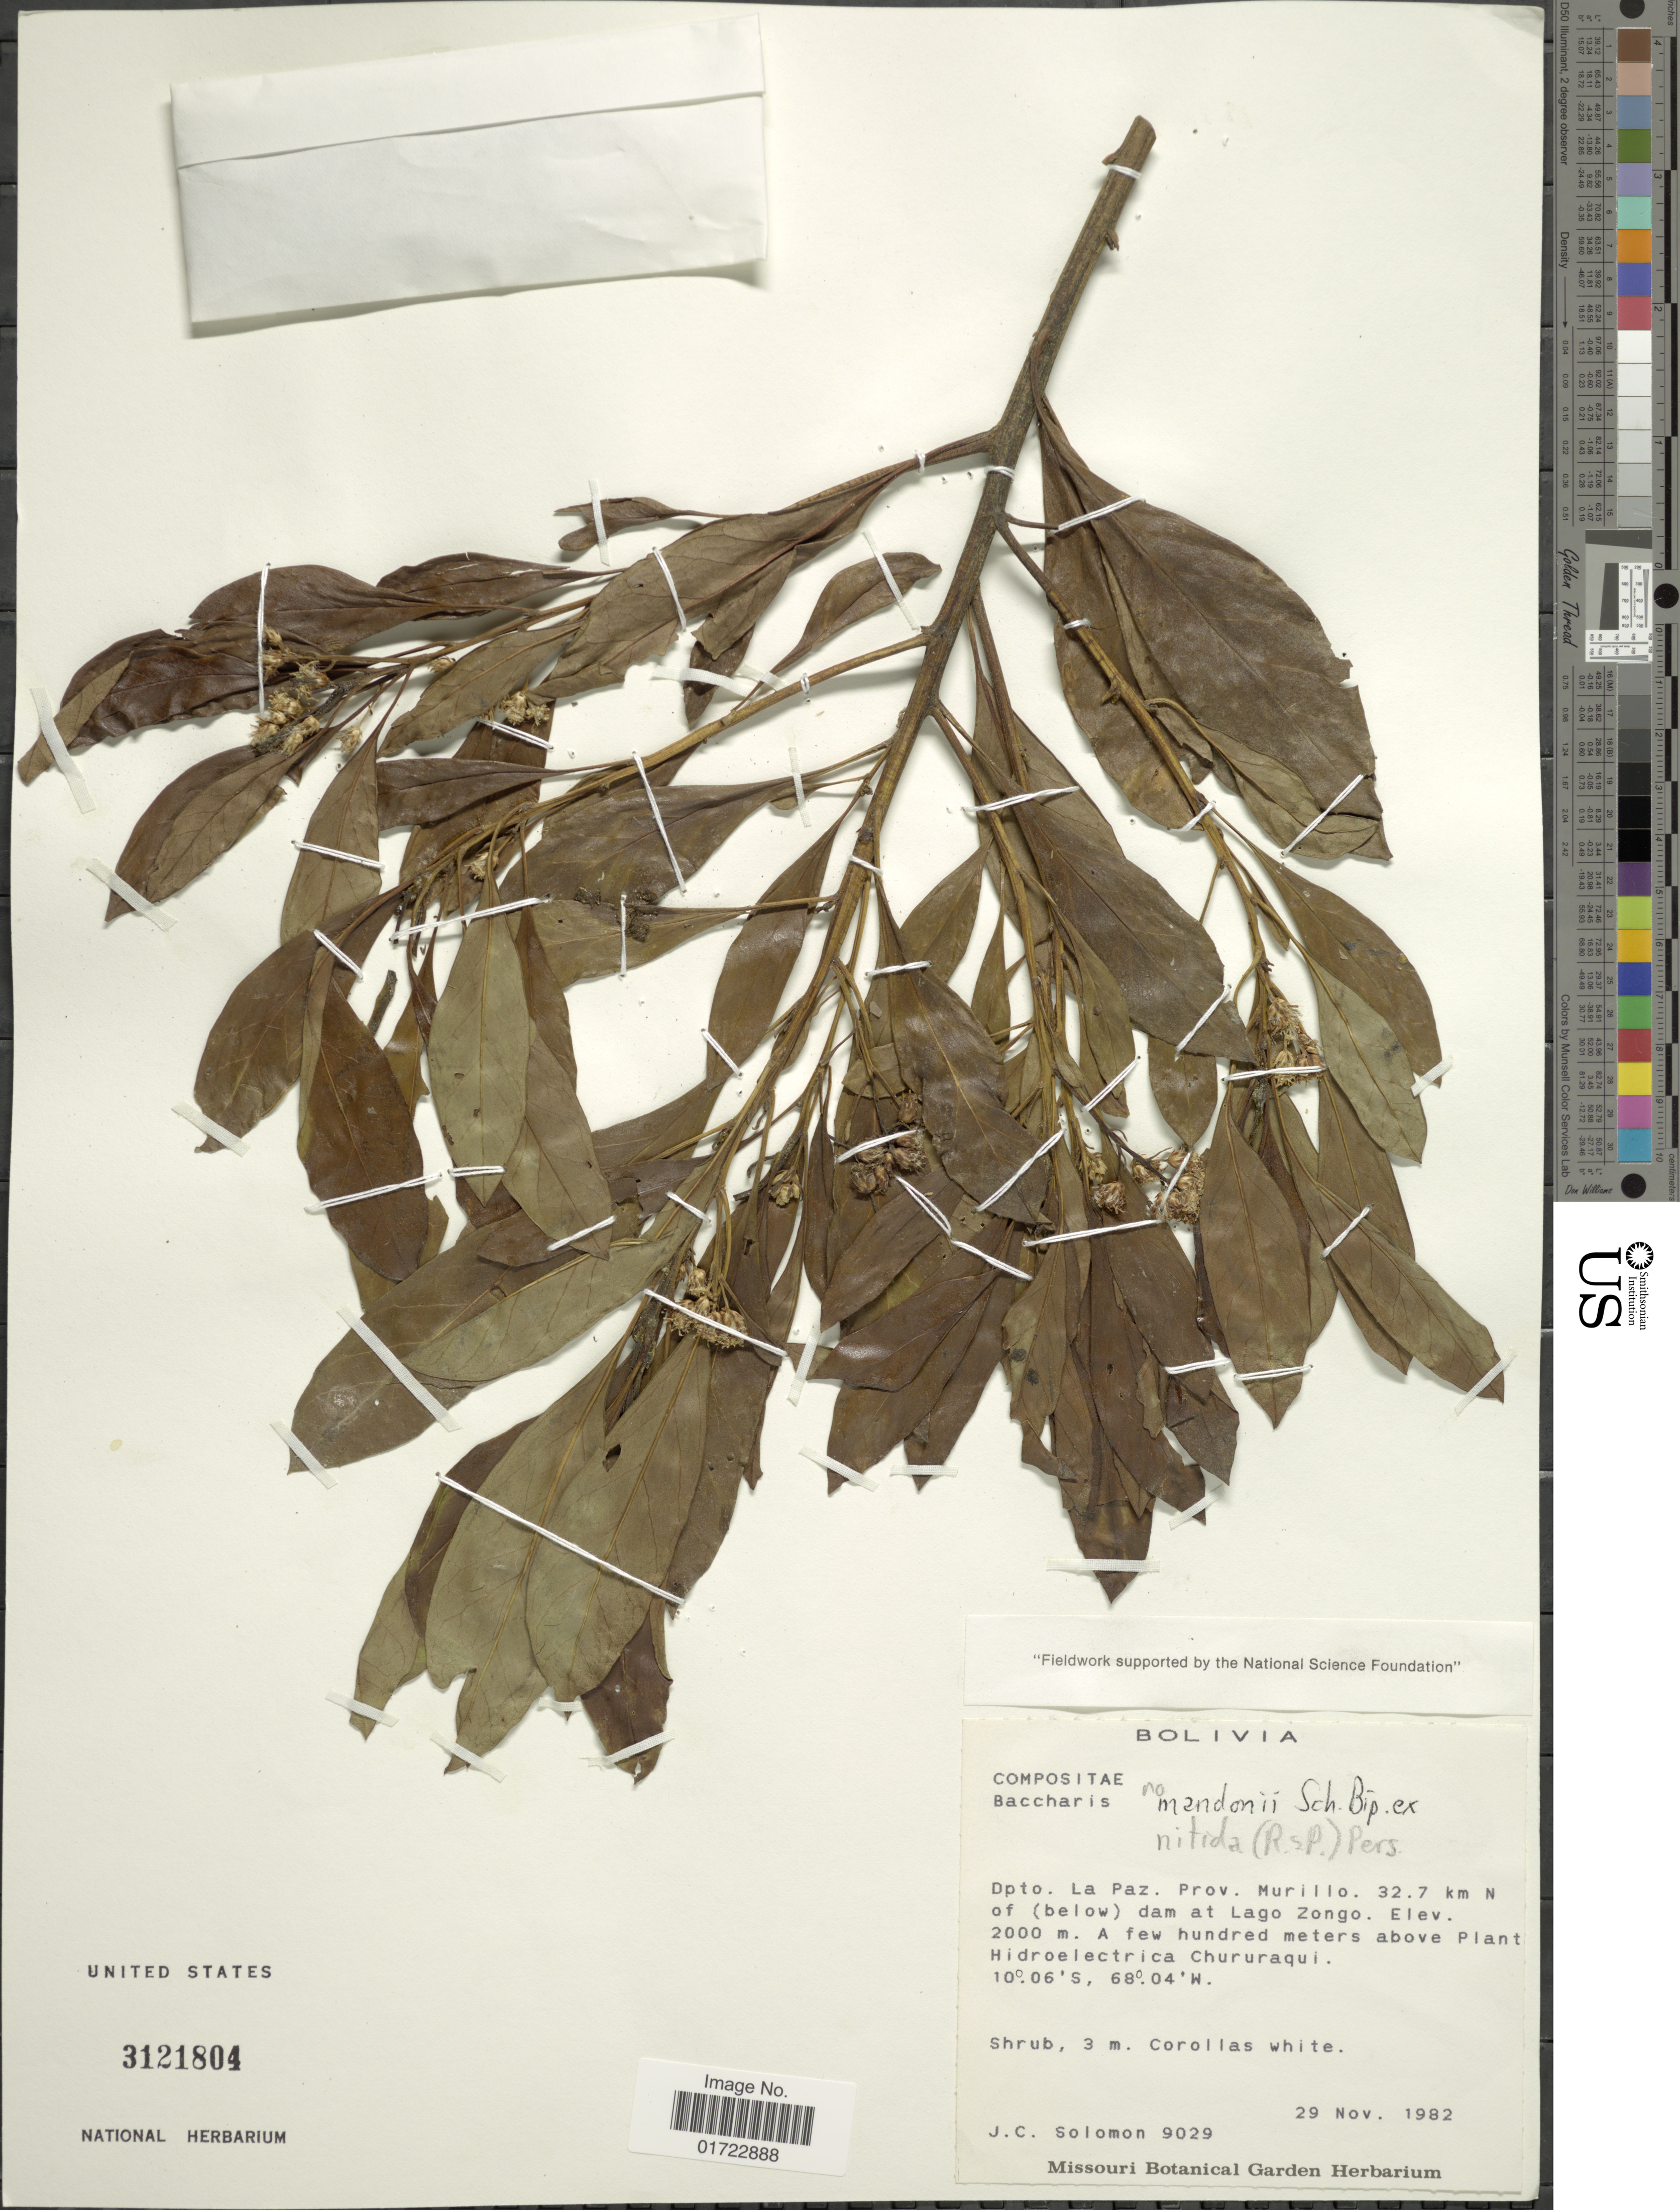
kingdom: Plantae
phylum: Tracheophyta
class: Magnoliopsida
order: Asterales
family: Asteraceae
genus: Baccharis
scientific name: Baccharis nitida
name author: (Ruiz & Pav.) Pers.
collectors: J. C. Solomon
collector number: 9029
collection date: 1982-11-29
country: Bolivia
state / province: La Paz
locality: Prov. Murillo. 32.7 km N of (below) dam at Lago Zongo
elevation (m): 2000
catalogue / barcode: US 3121804